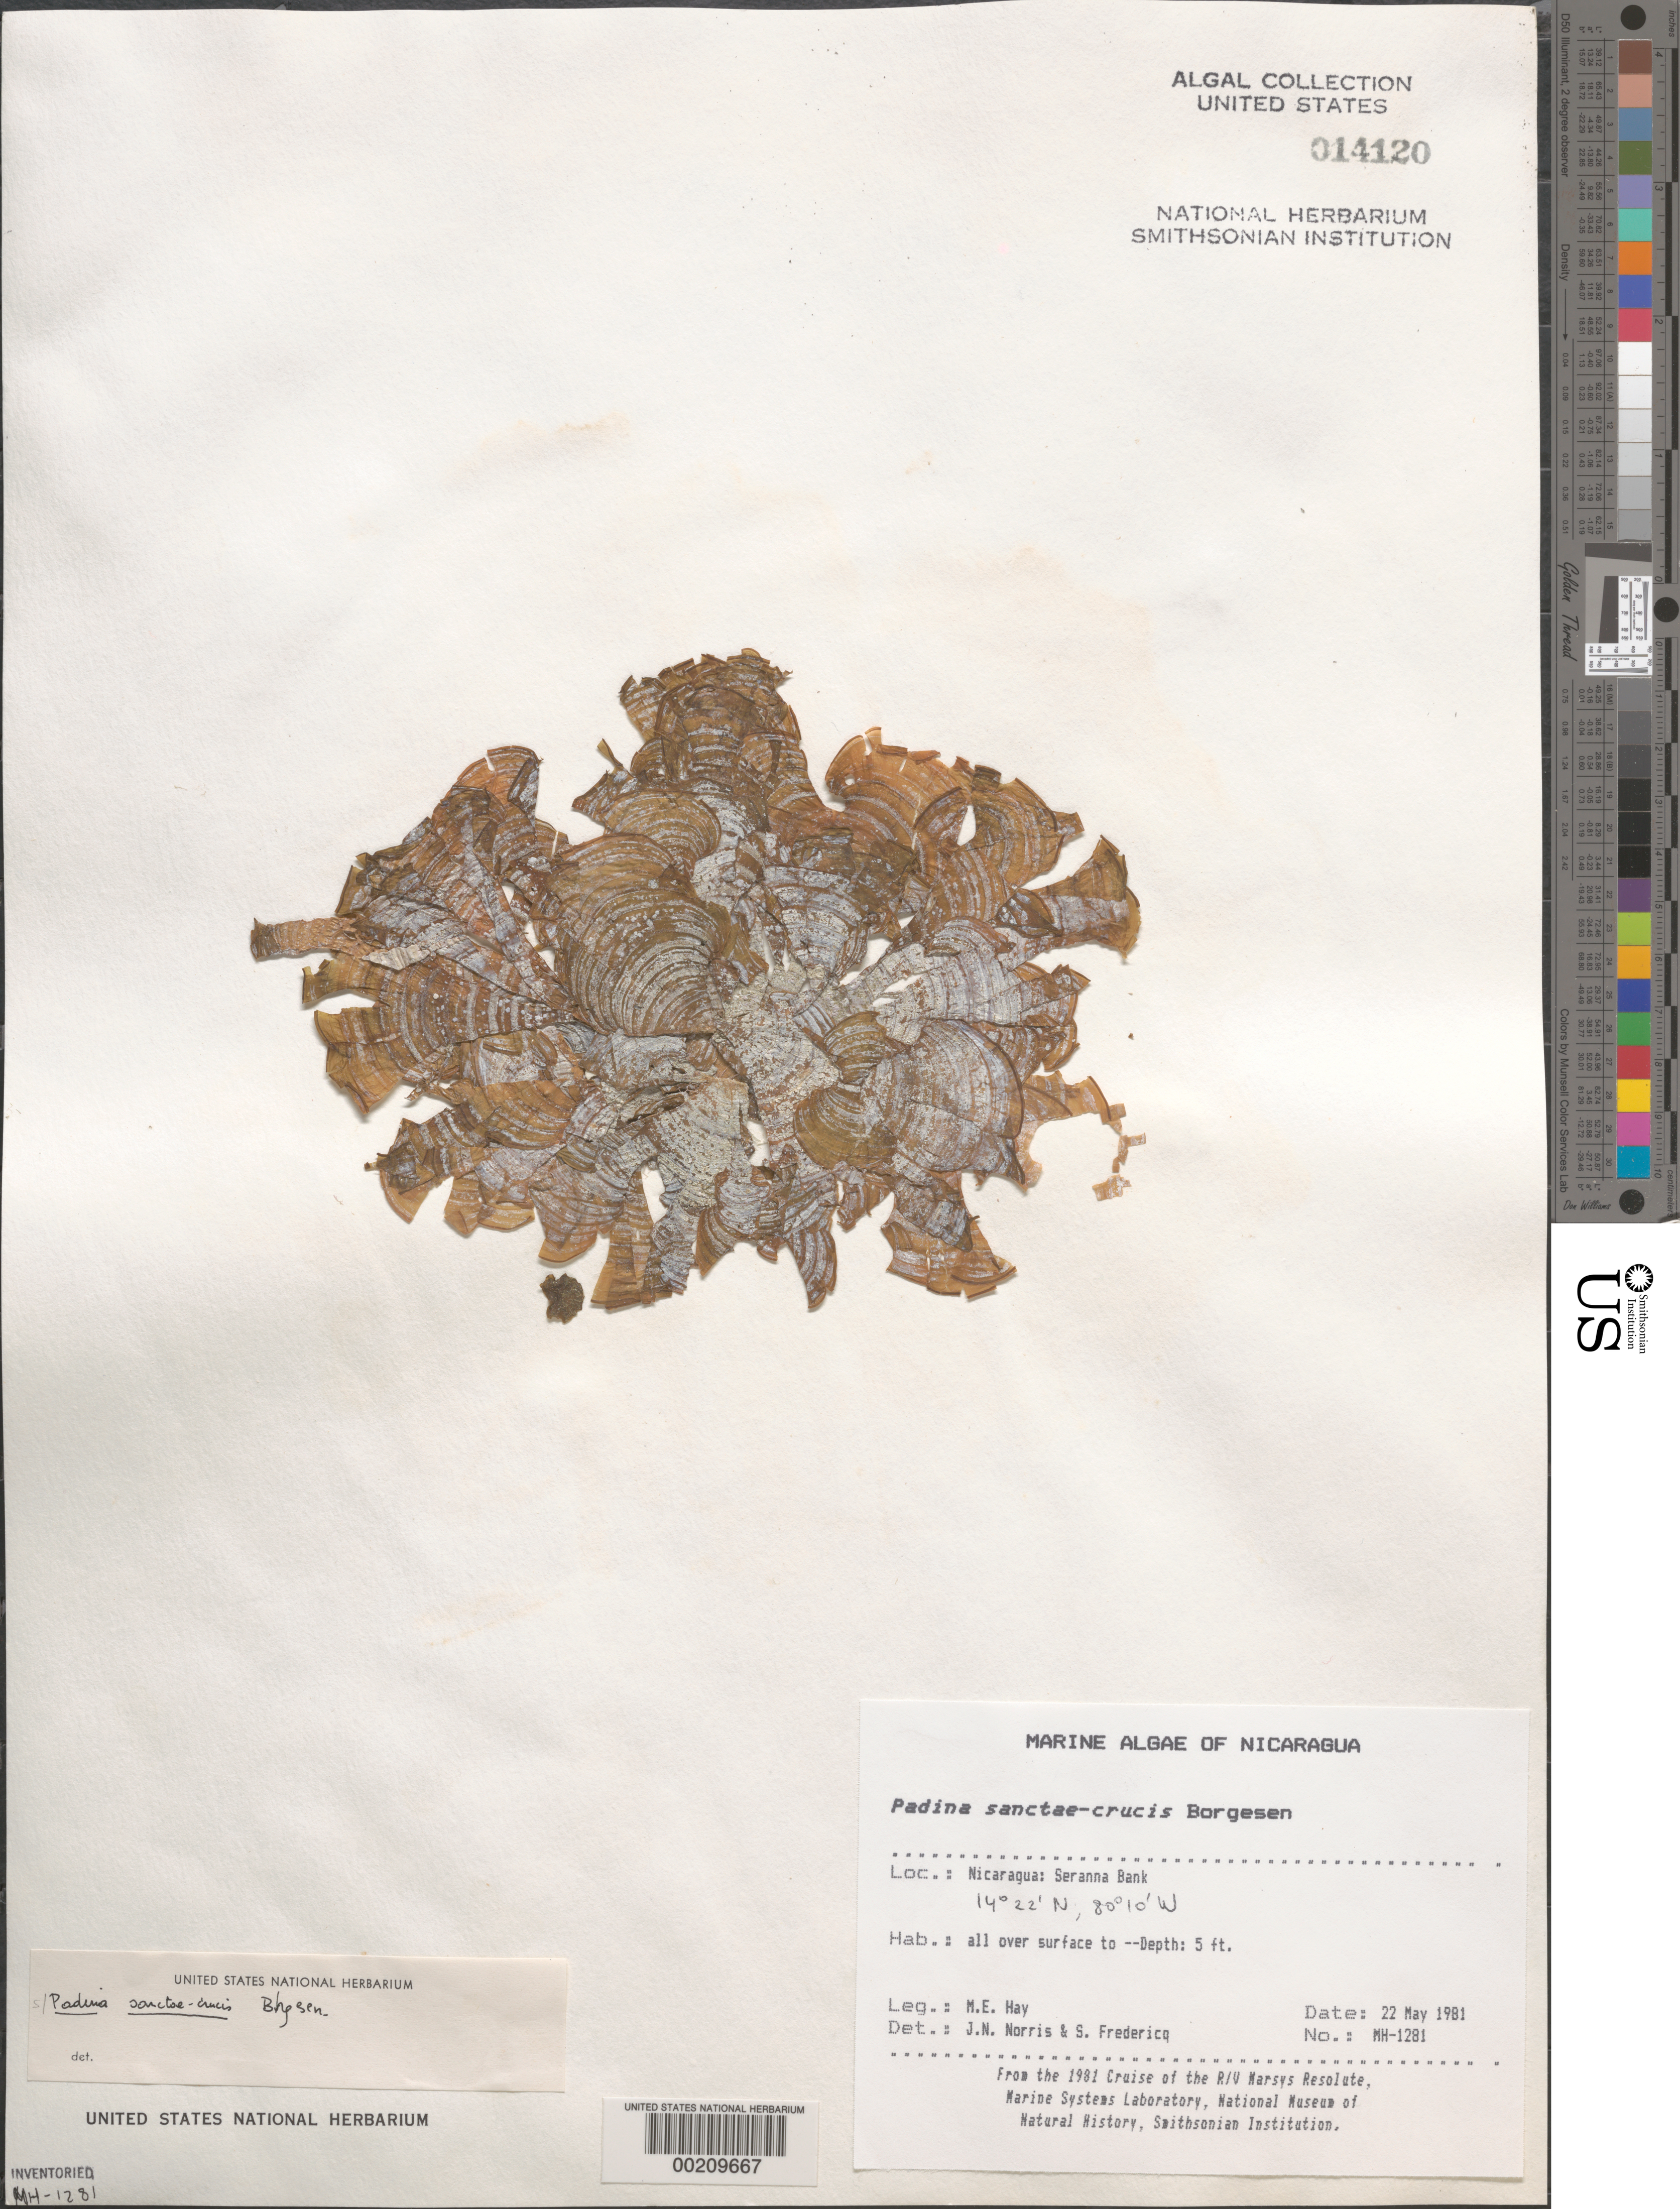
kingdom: Chromista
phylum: Ochrophyta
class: Phaeophyceae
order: Dictyotales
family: Dictyotaceae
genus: Padina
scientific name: Padina sanctae-crucis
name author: Børgesen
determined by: Norris, J. N.; Fredericq, S.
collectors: M. E. Hay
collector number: MEH-1281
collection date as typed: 22 May 1981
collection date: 1981-05-22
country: Nicaragua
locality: Seranna bank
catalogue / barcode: US 14120